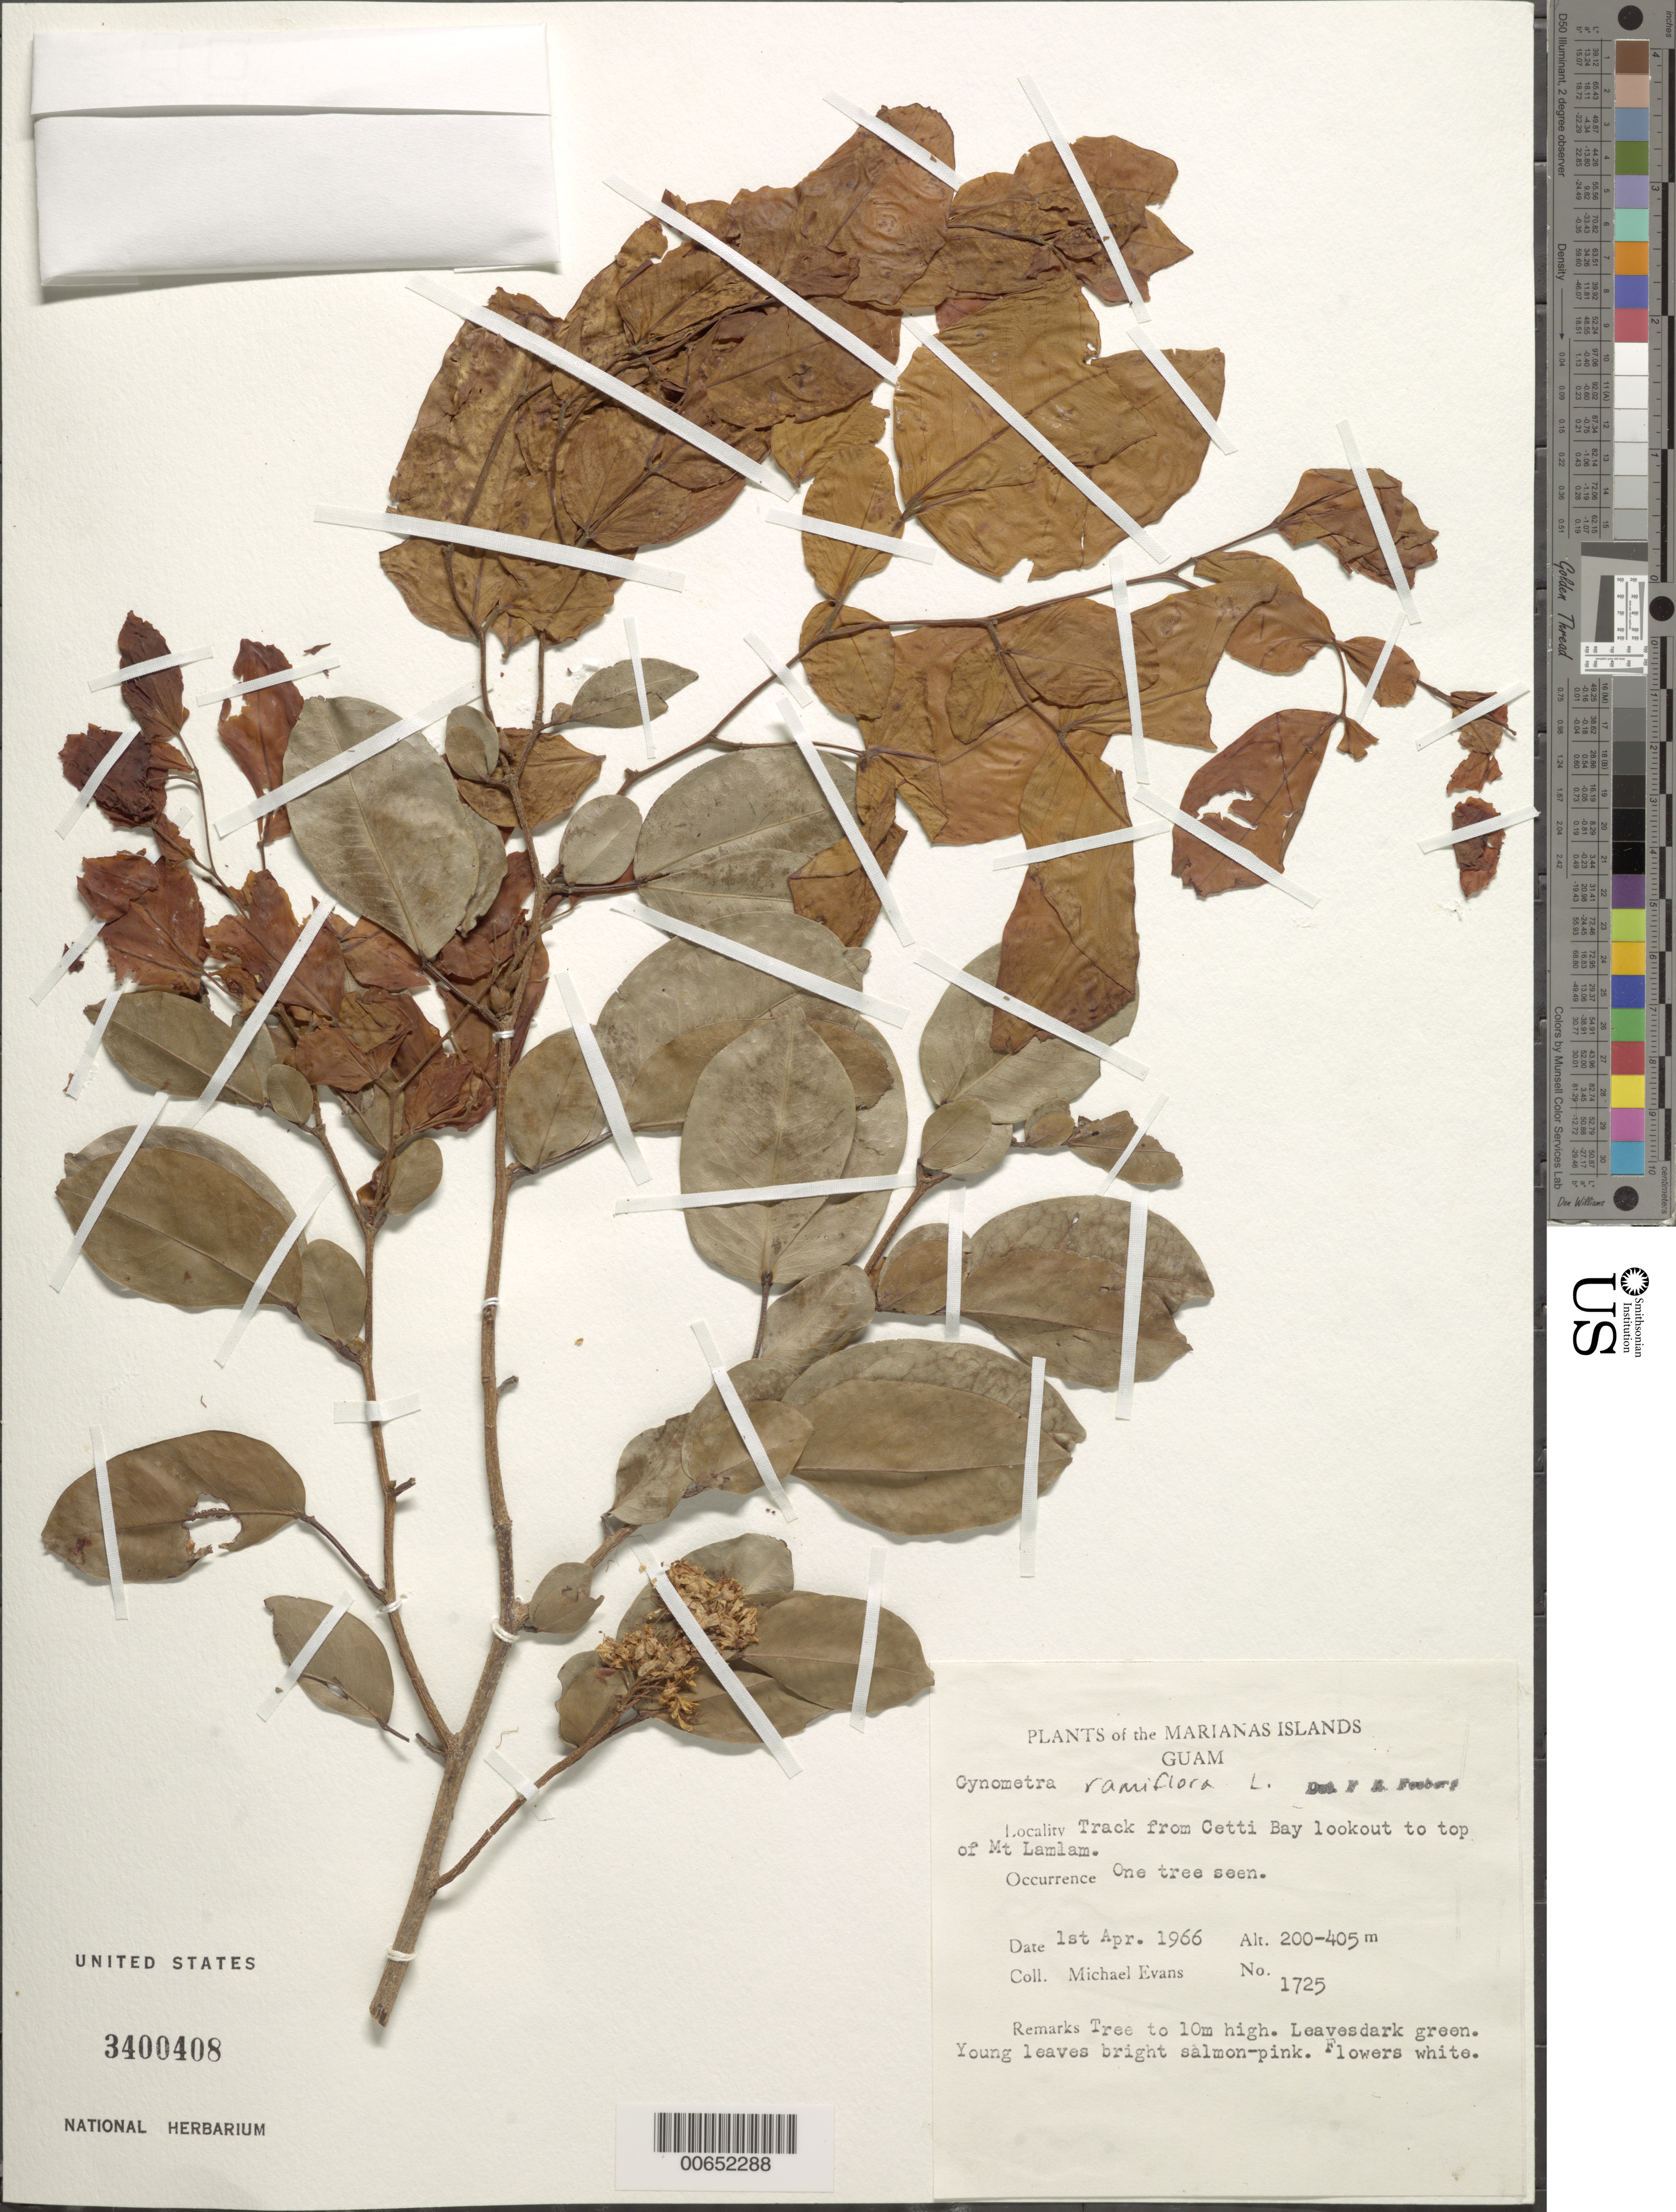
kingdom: Plantae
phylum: Tracheophyta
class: Magnoliopsida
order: Fabales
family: Fabaceae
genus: Cynometra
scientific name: Cynometra ramiflora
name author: L.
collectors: M. Evans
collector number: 1725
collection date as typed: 01 Apr 1966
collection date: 1966-04-01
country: Guam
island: Guam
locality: Marianas Islands, track from Cetti Bay lookout to toop of Mt. Lamlam.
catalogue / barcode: US 3400408